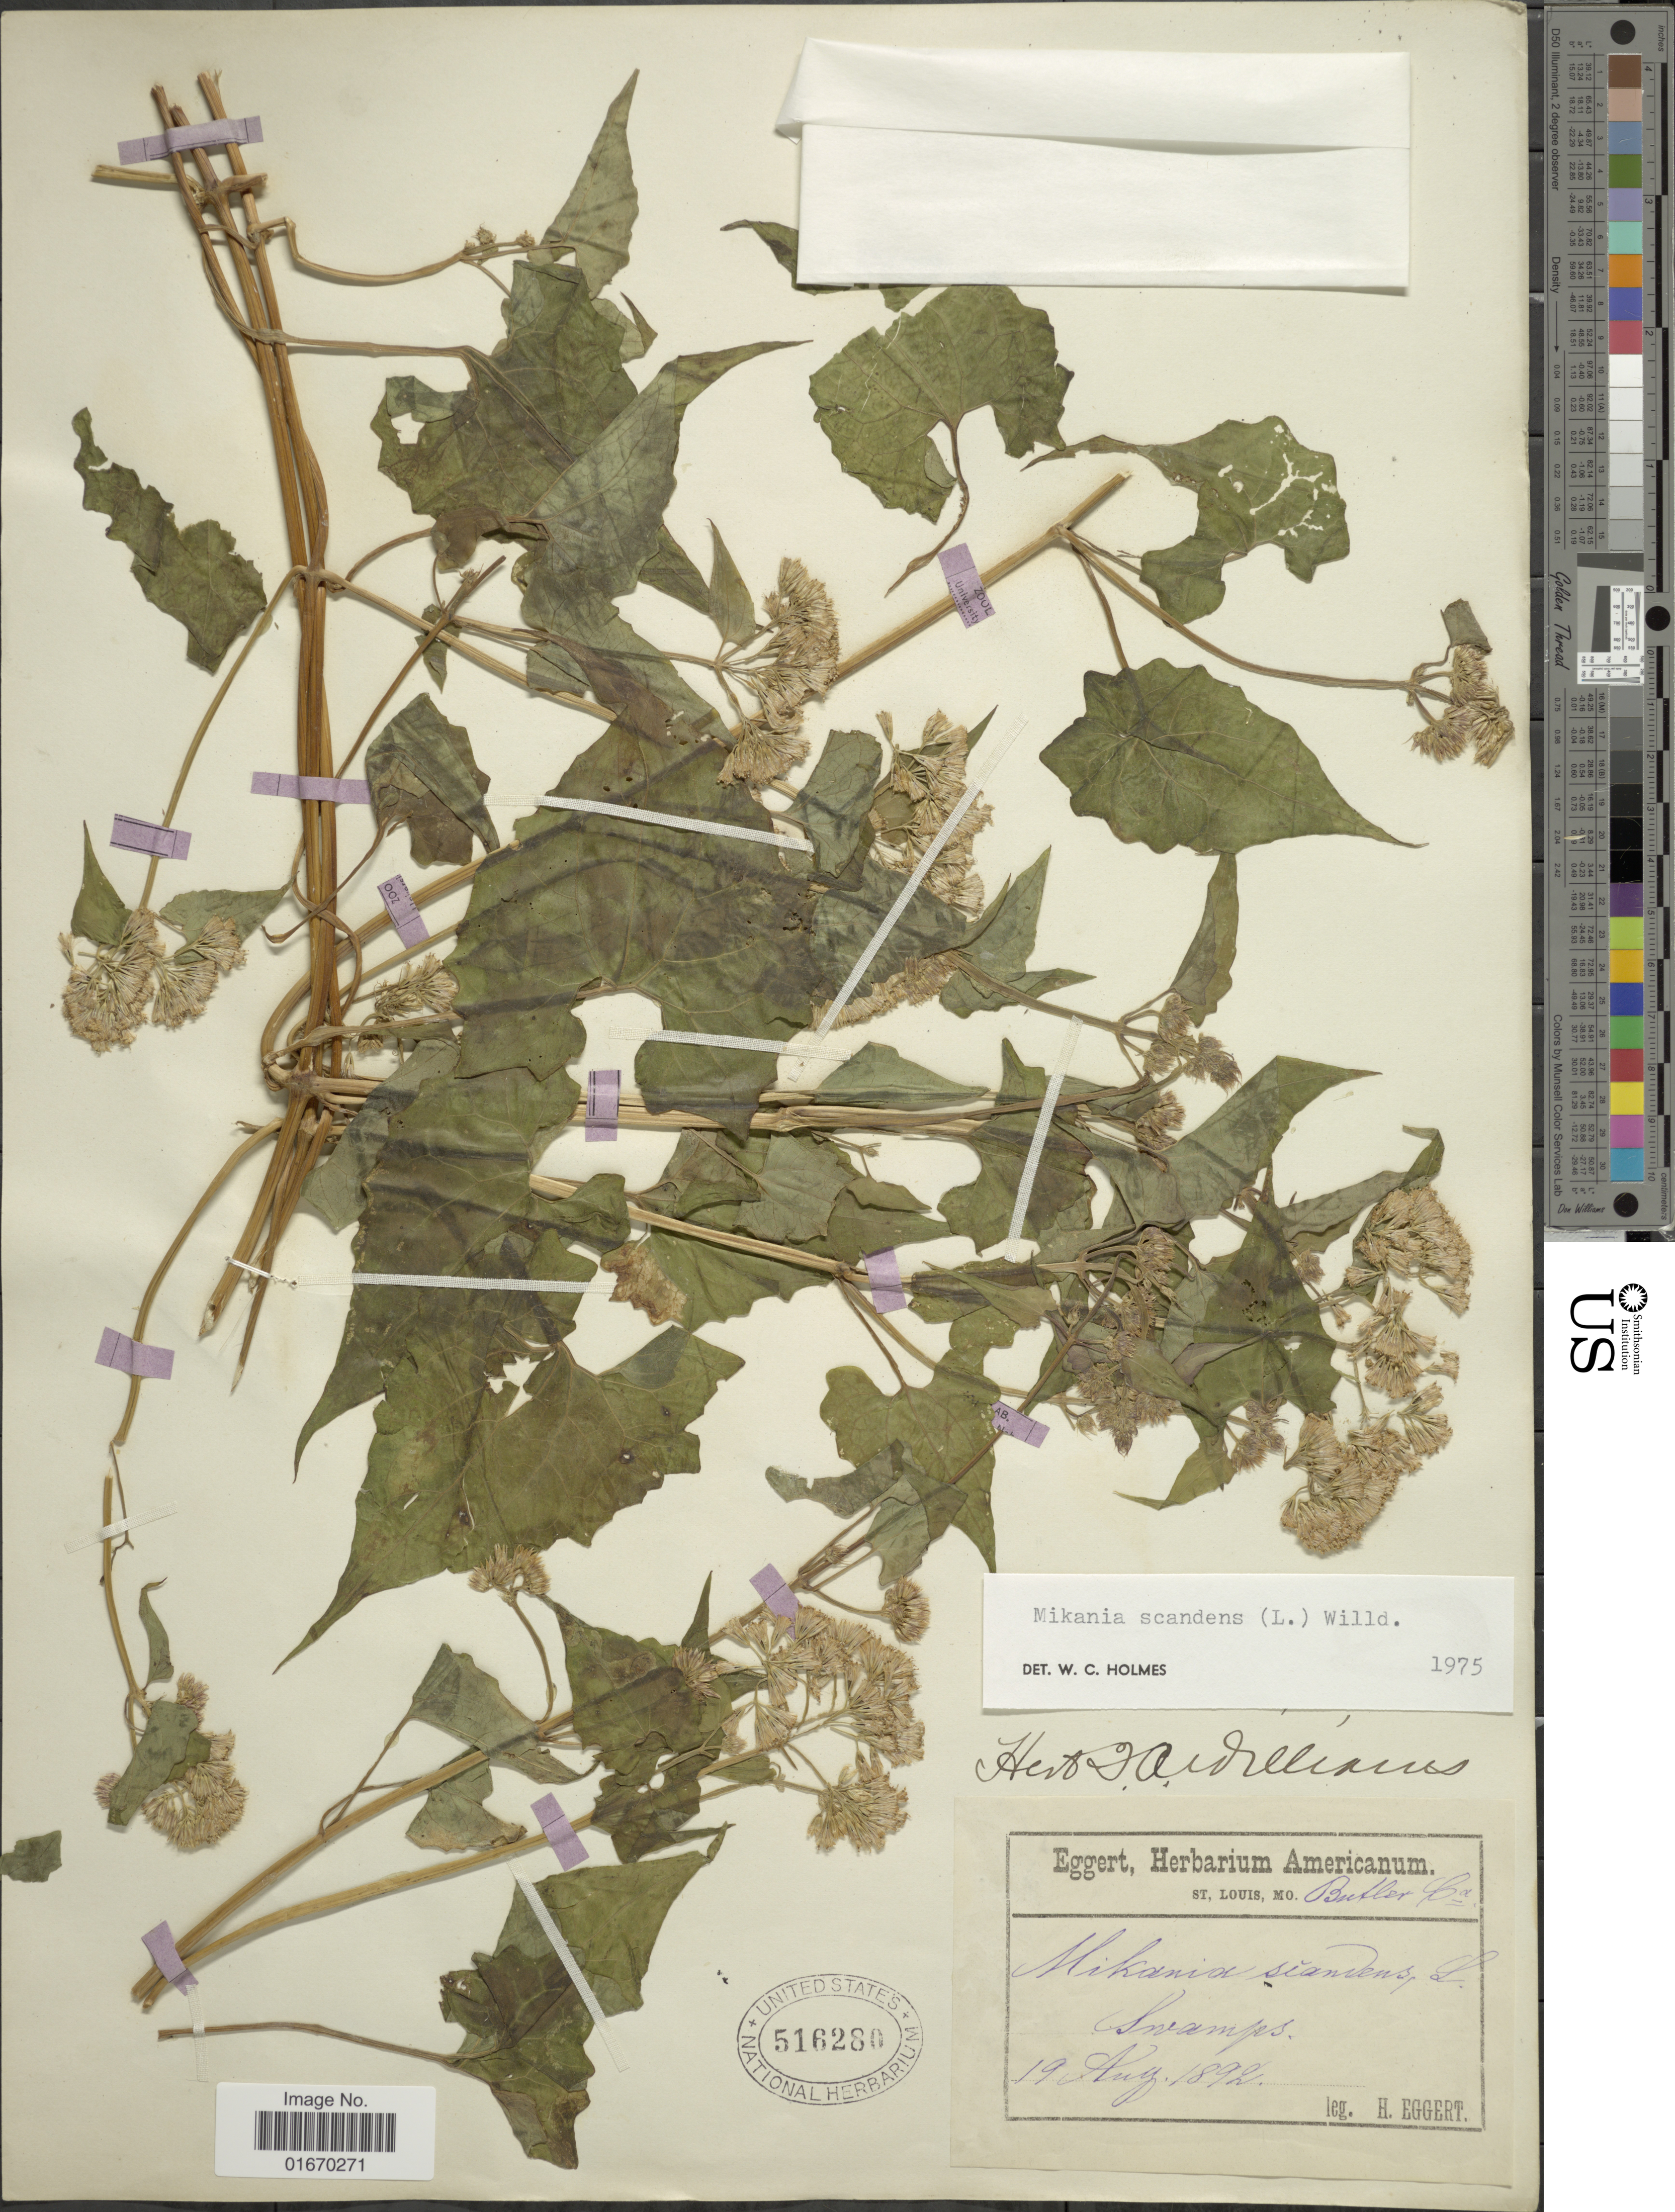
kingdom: Plantae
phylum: Tracheophyta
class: Magnoliopsida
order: Asterales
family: Asteraceae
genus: Mikania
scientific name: Mikania scandens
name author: (L.) Willd.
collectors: H. Eggert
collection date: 1892-08-19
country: United States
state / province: Missouri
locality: Butler Co.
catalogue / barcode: US 516280